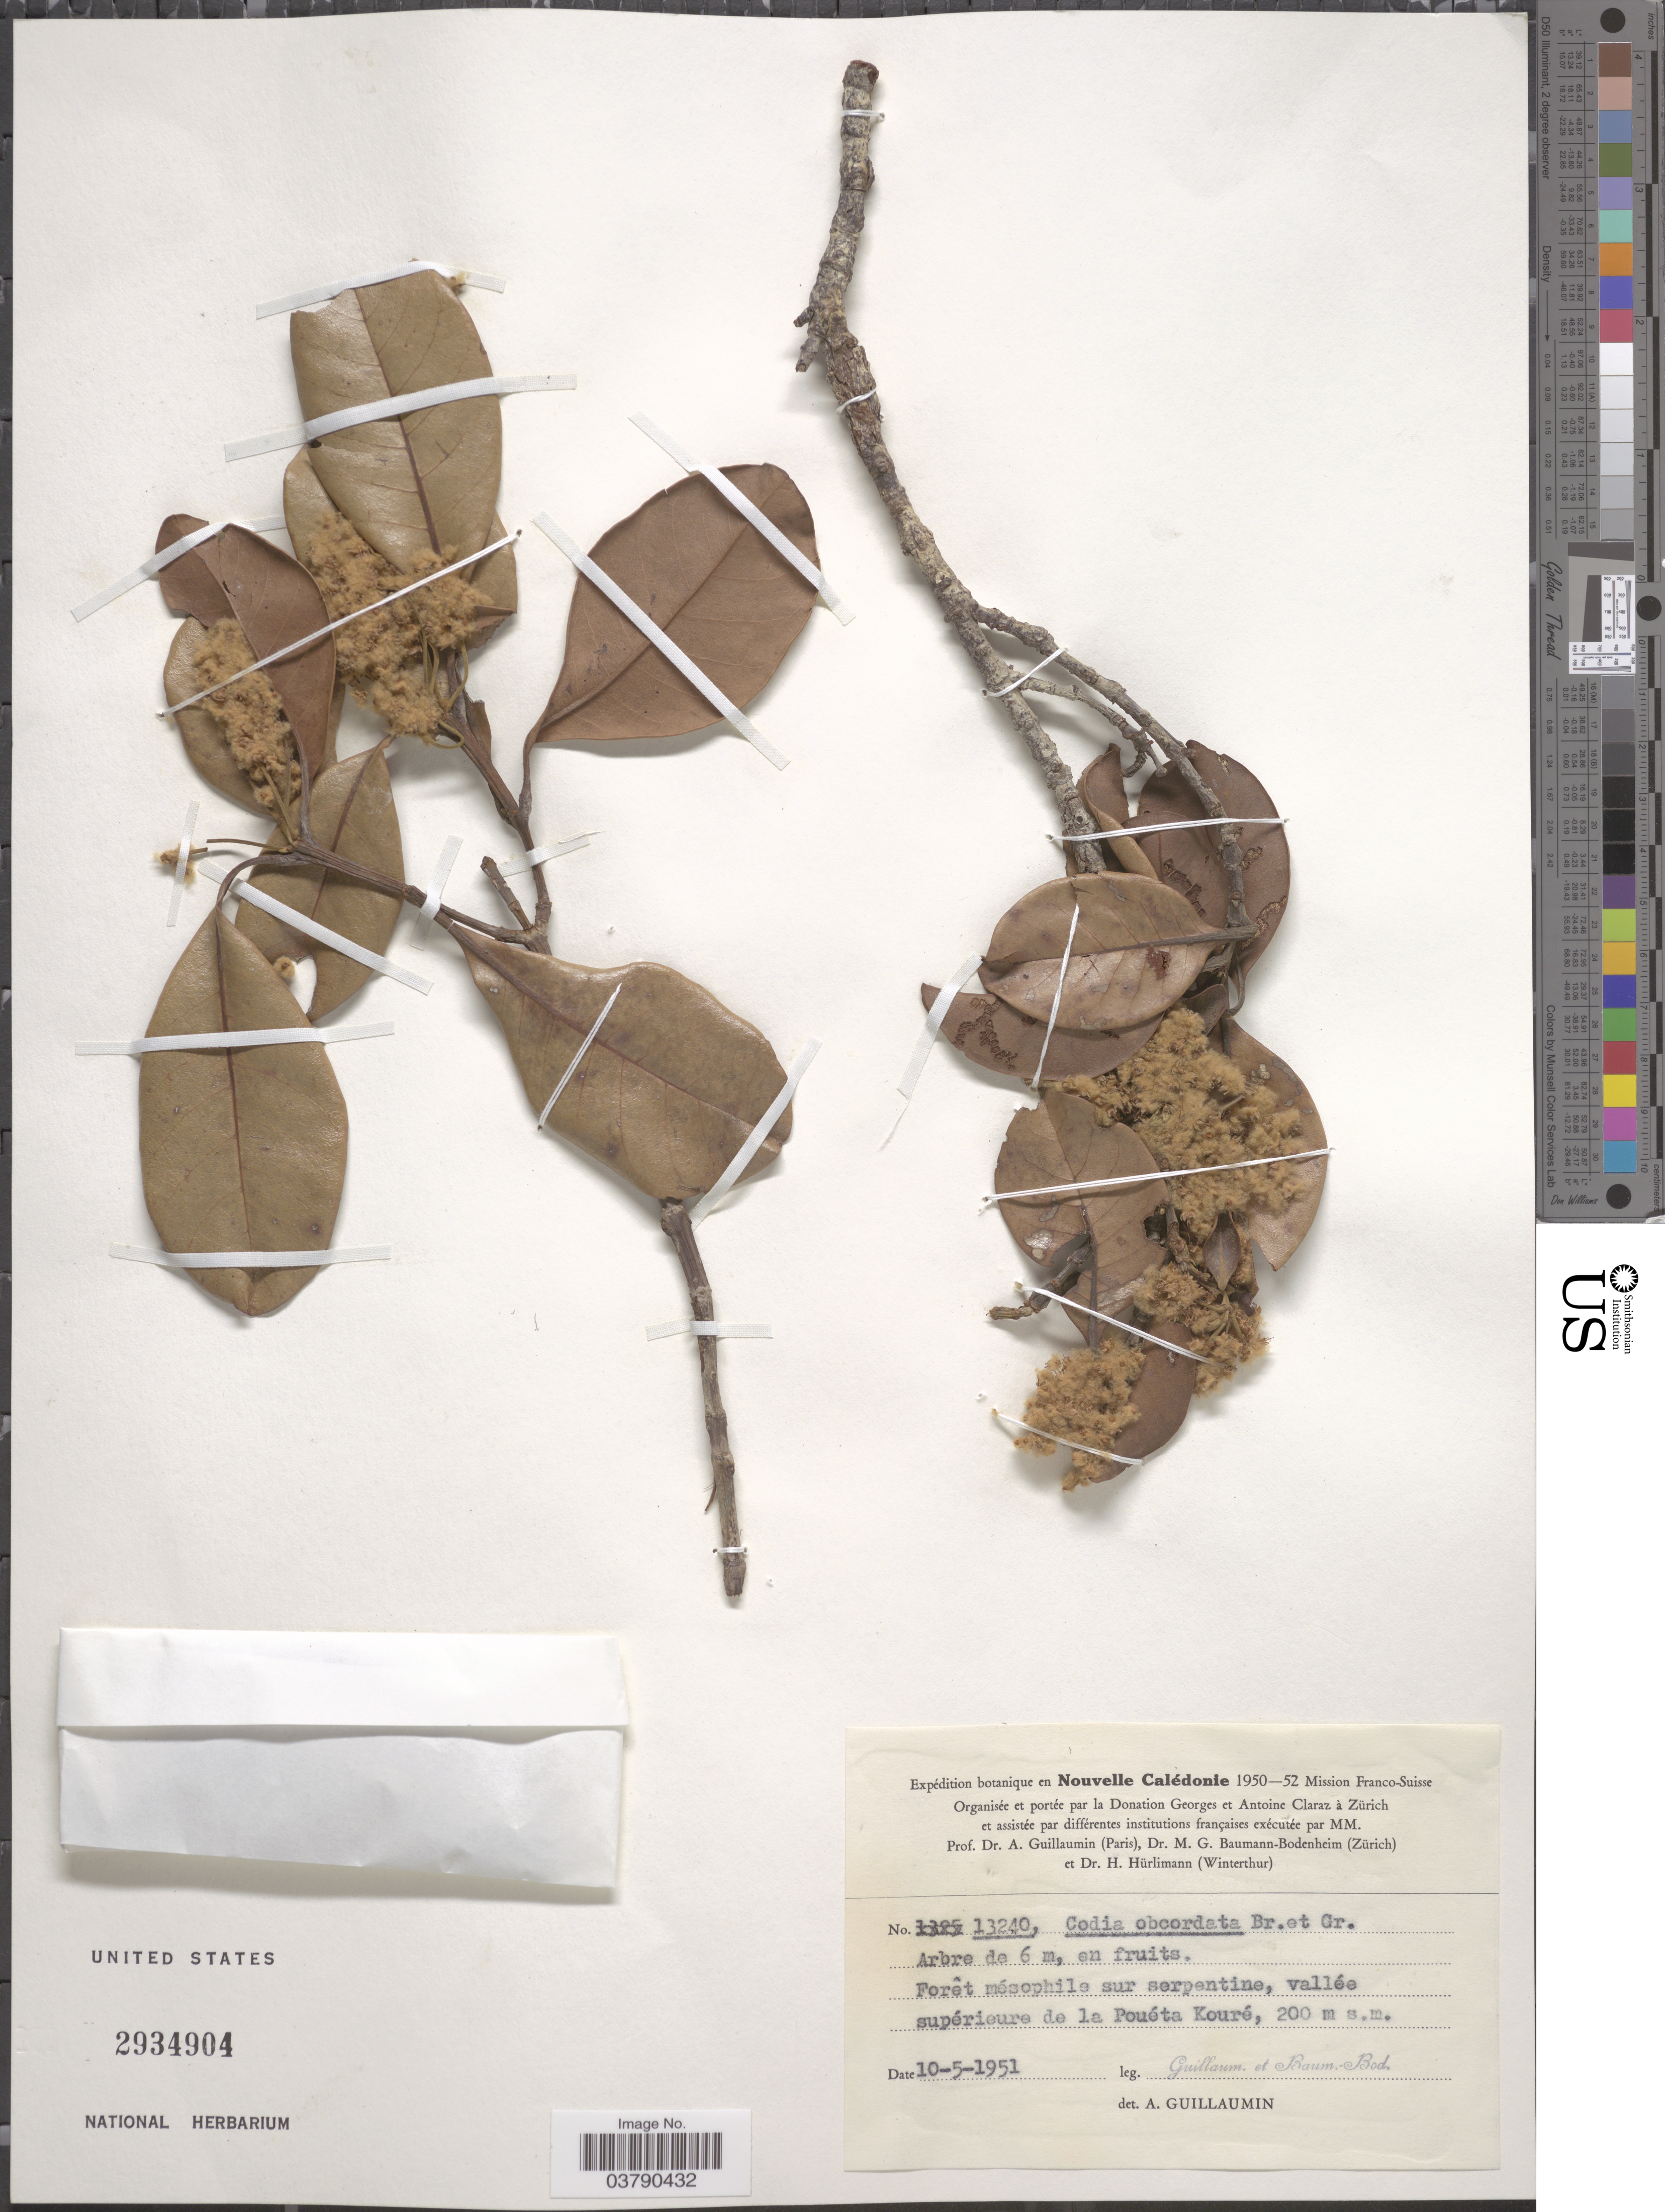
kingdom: Plantae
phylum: Tracheophyta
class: Magnoliopsida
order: Oxalidales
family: Cunoniaceae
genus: Codia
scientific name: Codia obcordata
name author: Brongn. & Gris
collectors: A. Guillaumin & M. G. Baumann-Bodenheim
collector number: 13240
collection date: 1951-05-10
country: New Caledonia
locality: Nouvelle Calédonie. Vallée supérieure de la Pouéta Kouré.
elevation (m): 200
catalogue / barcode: US 2934904